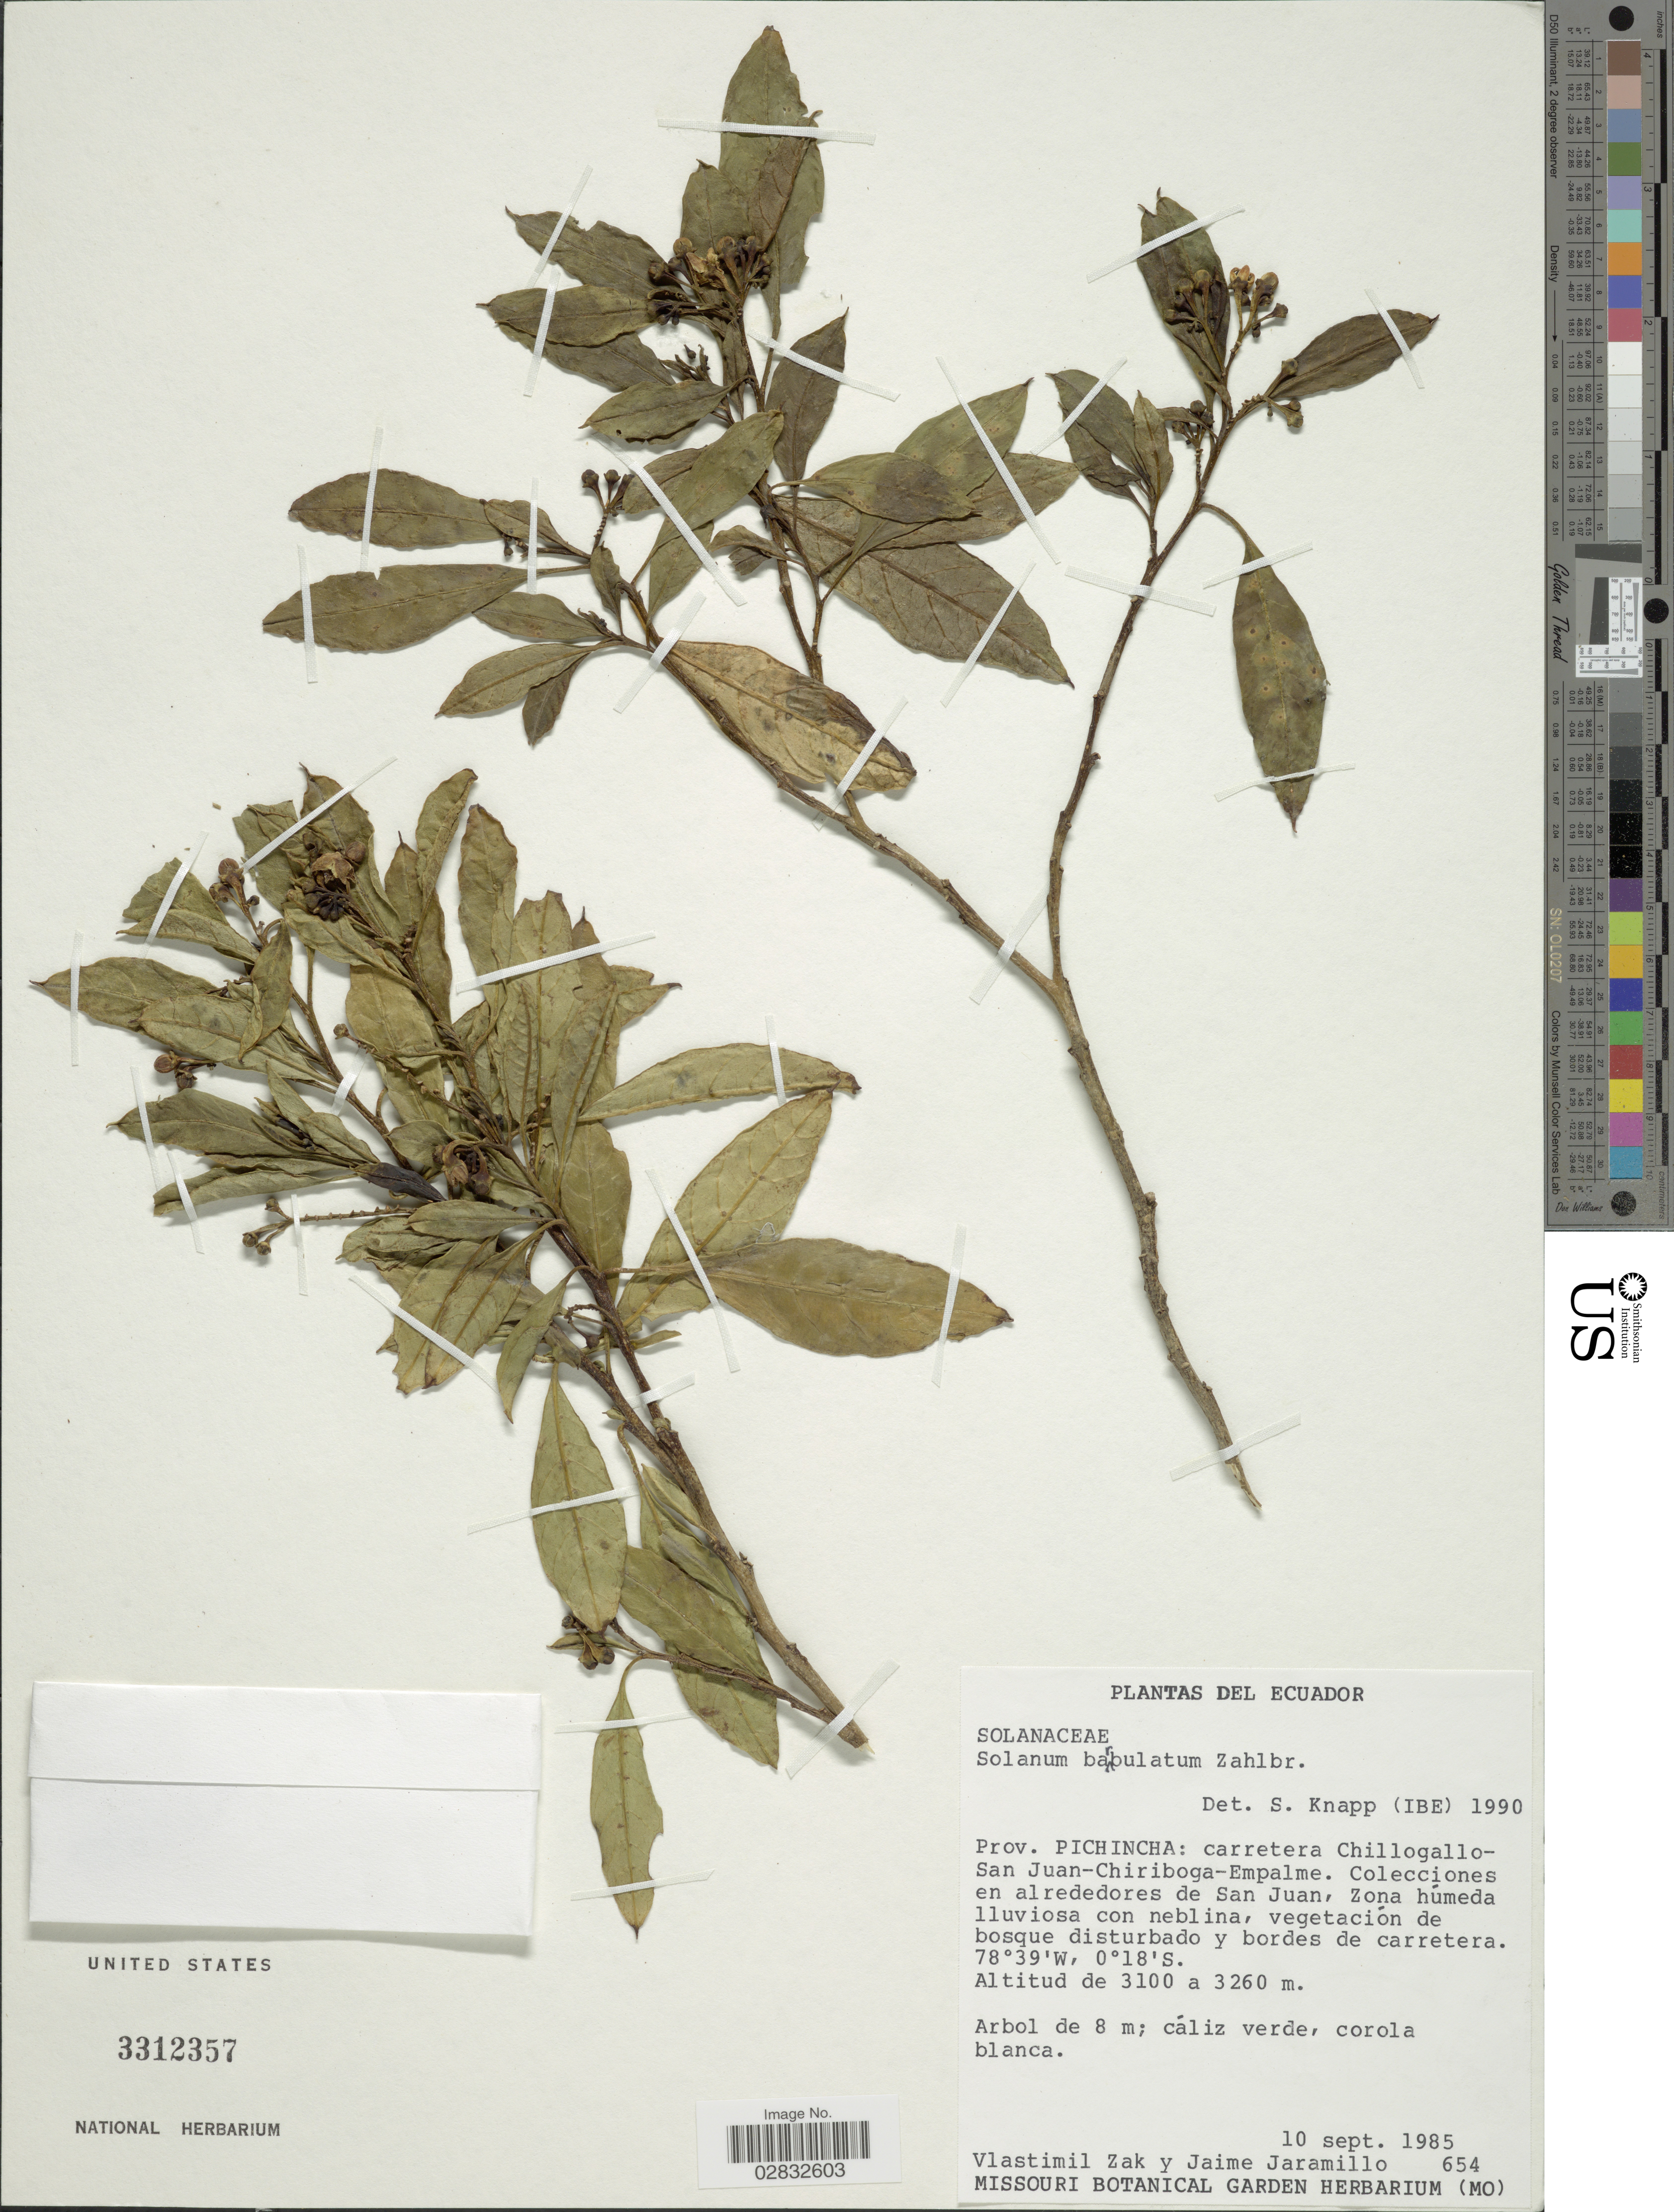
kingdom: Plantae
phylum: Tracheophyta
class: Magnoliopsida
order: Solanales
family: Solanaceae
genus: Solanum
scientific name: Solanum barbulatum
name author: Zahlbr.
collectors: V. Zak & J. Jaramillo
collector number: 654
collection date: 1985-09-10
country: Ecuador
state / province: Pichincha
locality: Carretera Chillogallo-San Juan-Chiriboga-Empalme, en alrededores de San Juan, Zona húmeda Iluviosa con neblina.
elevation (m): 3100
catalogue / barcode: US 3312357